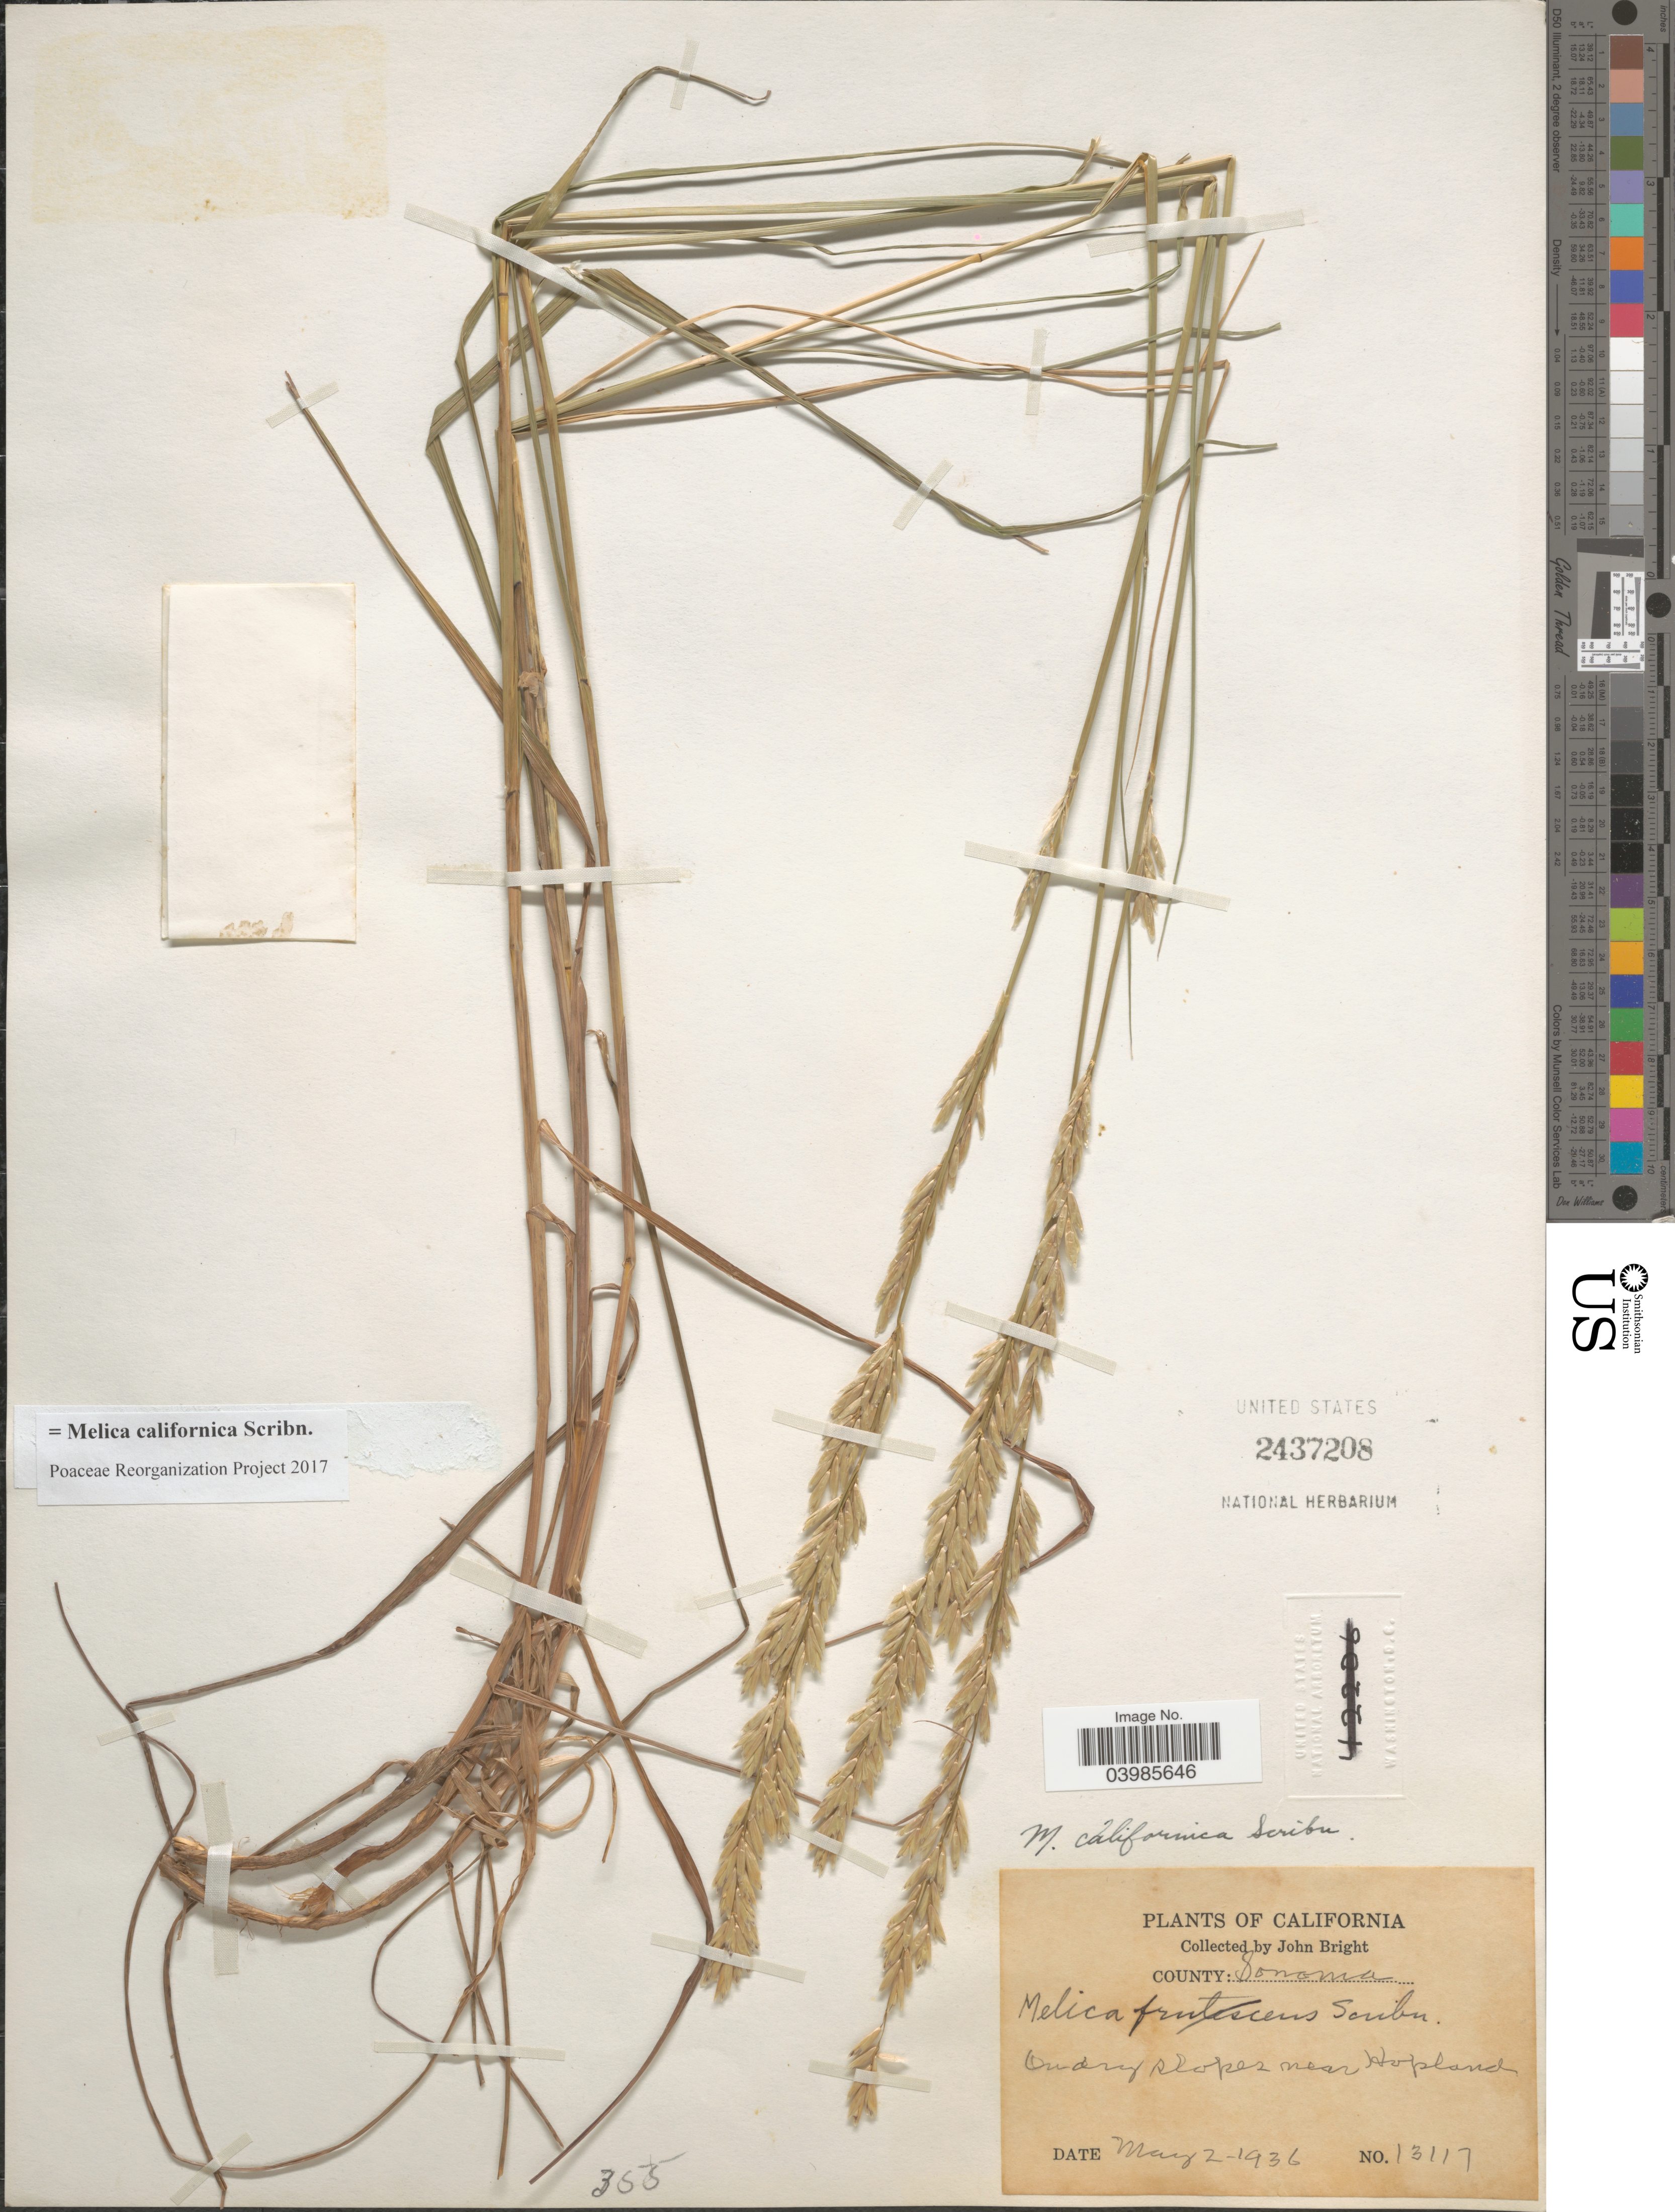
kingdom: Plantae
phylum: Tracheophyta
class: Liliopsida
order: Poales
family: Poaceae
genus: Melica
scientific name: Melica californica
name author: Scribn.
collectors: J. Bright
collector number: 13117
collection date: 1936-05-02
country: United States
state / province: California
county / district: Sonoma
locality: County: Sonoma. On dry slopes near Hopland.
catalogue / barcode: US 2437208